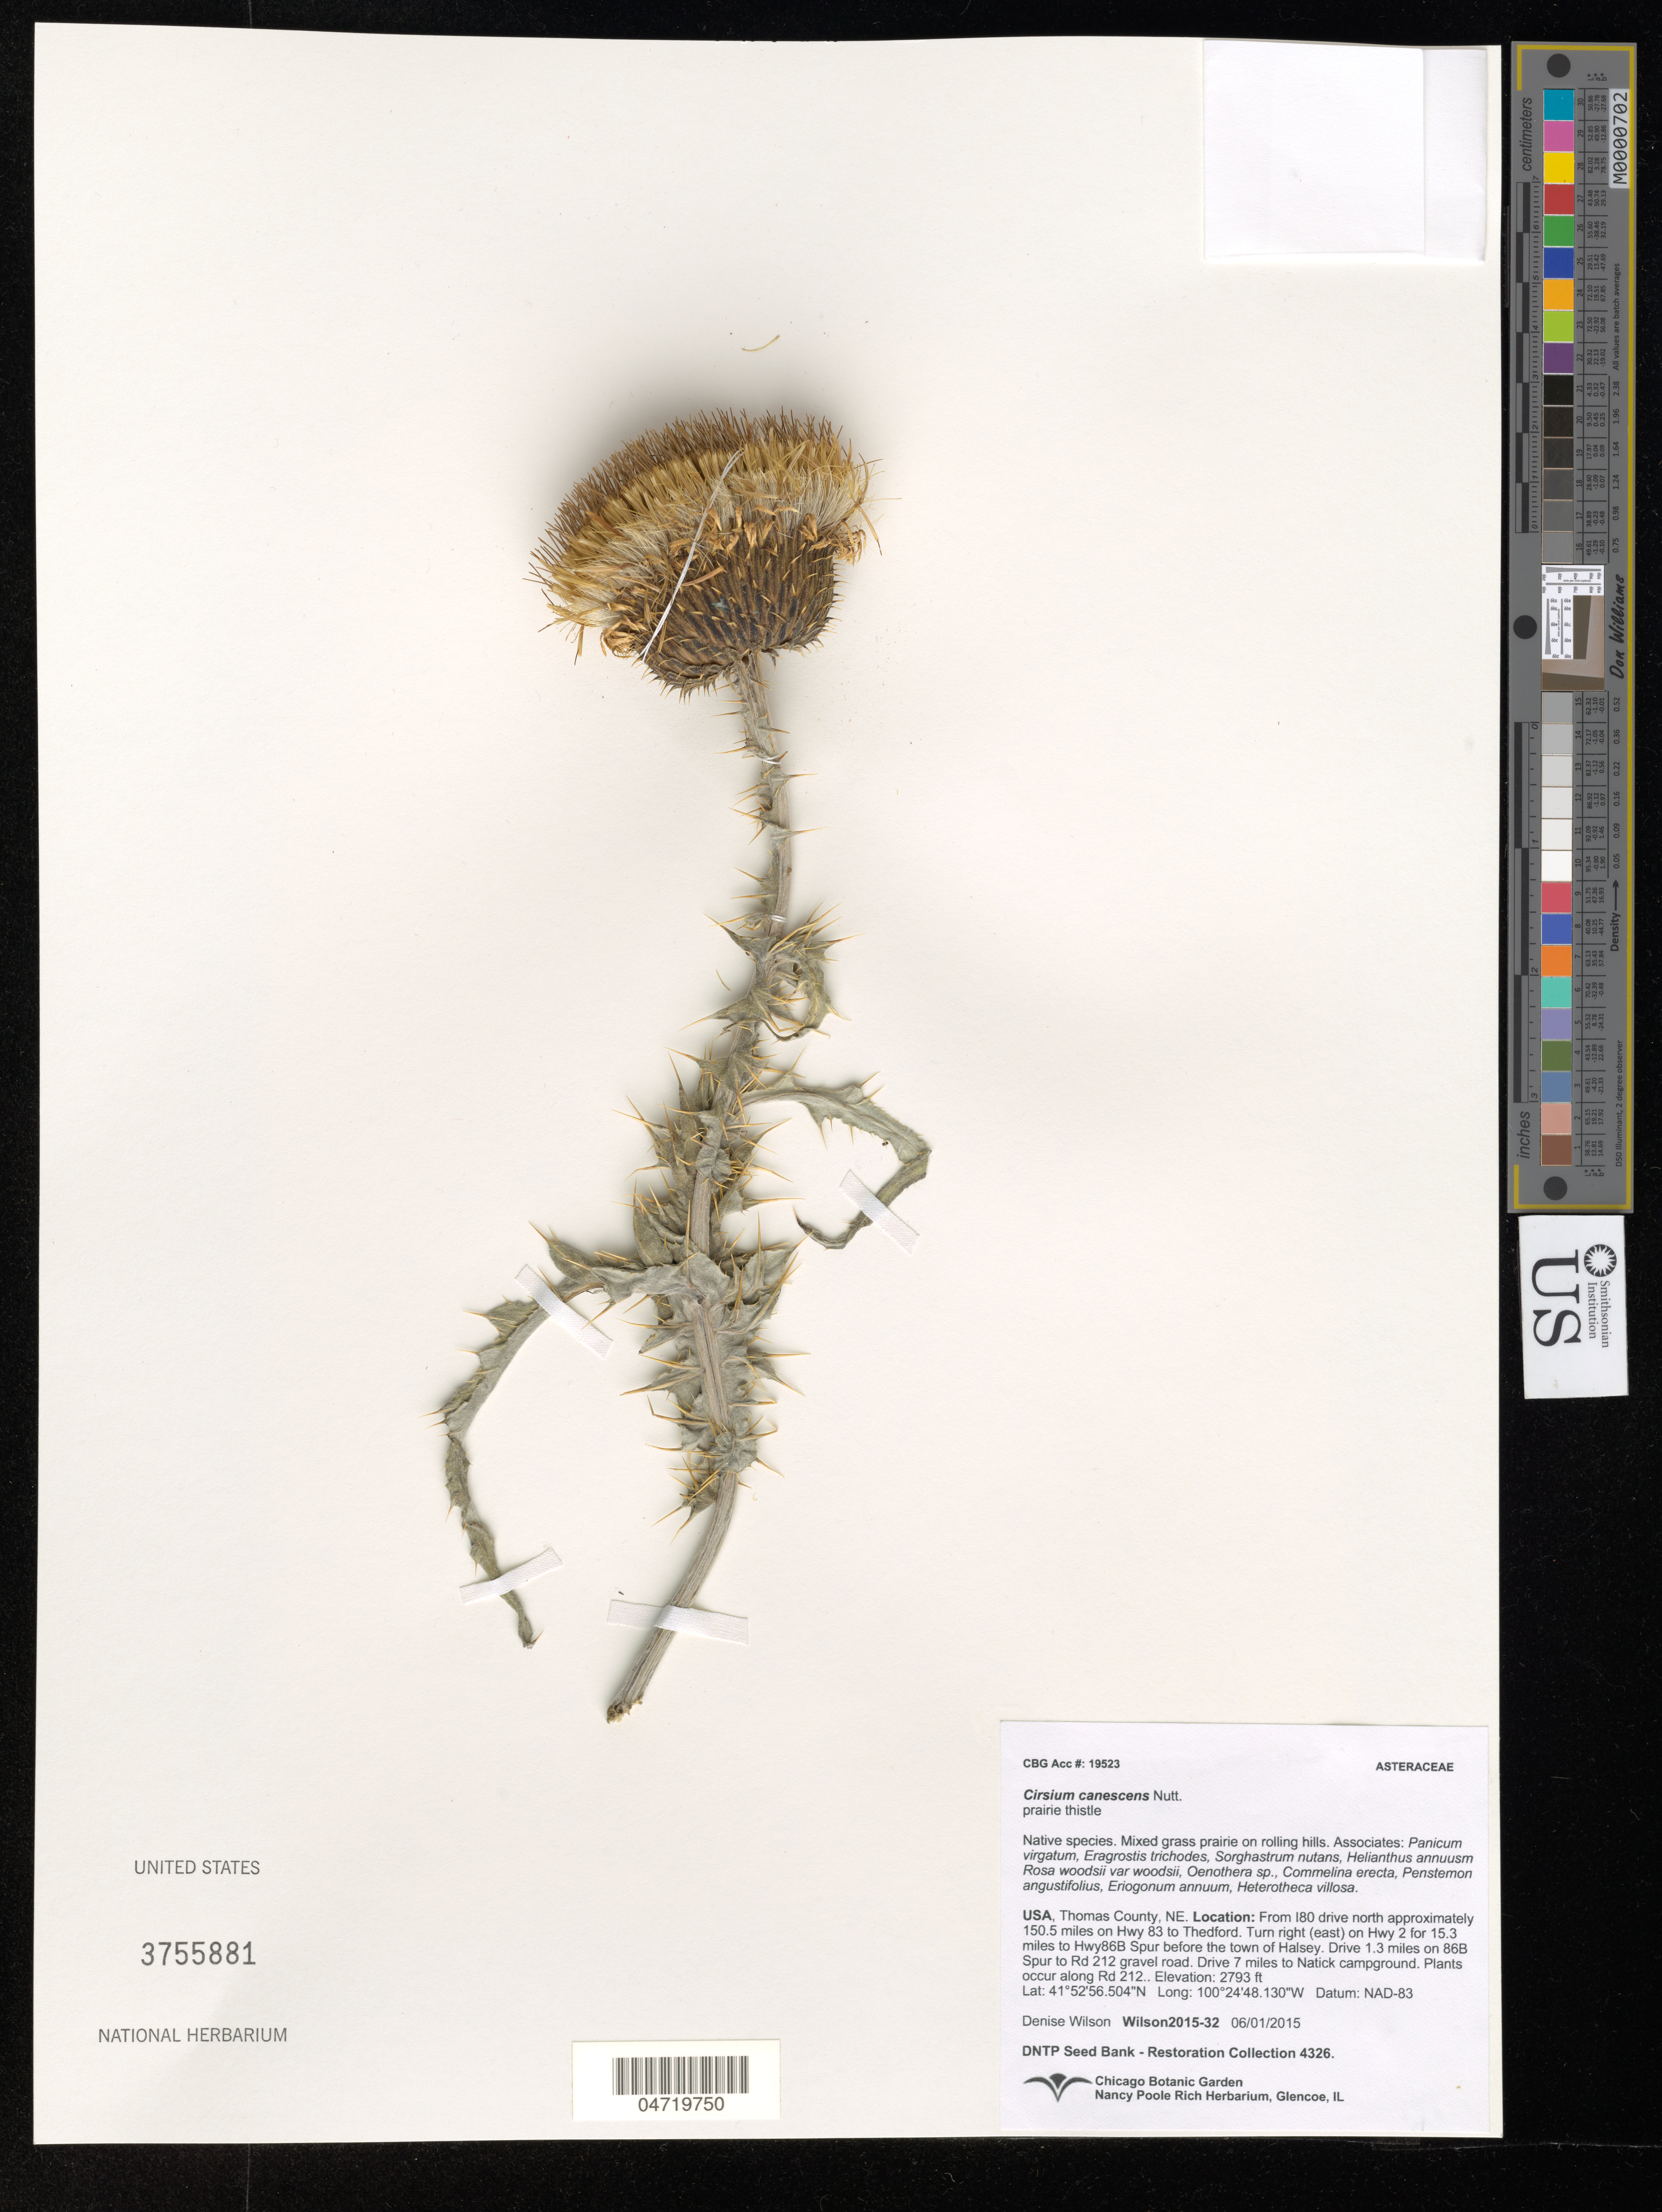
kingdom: Plantae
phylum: Tracheophyta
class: Magnoliopsida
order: Asterales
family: Asteraceae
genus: Cirsium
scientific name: Cirsium canescens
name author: Nutt.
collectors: D. Wilson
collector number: Wilson2015-32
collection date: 2015-06-01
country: United States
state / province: Nebraska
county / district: Thomas County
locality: From I-80 drive N approx 150.5 miles on Hwy 83 to Thedford. East on Hwy 2 for 15.3 miles to Hwy 86B Spur before town of Halsy. 1.3 miles on 86B to Rd 212.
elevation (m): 851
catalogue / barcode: US 3755881